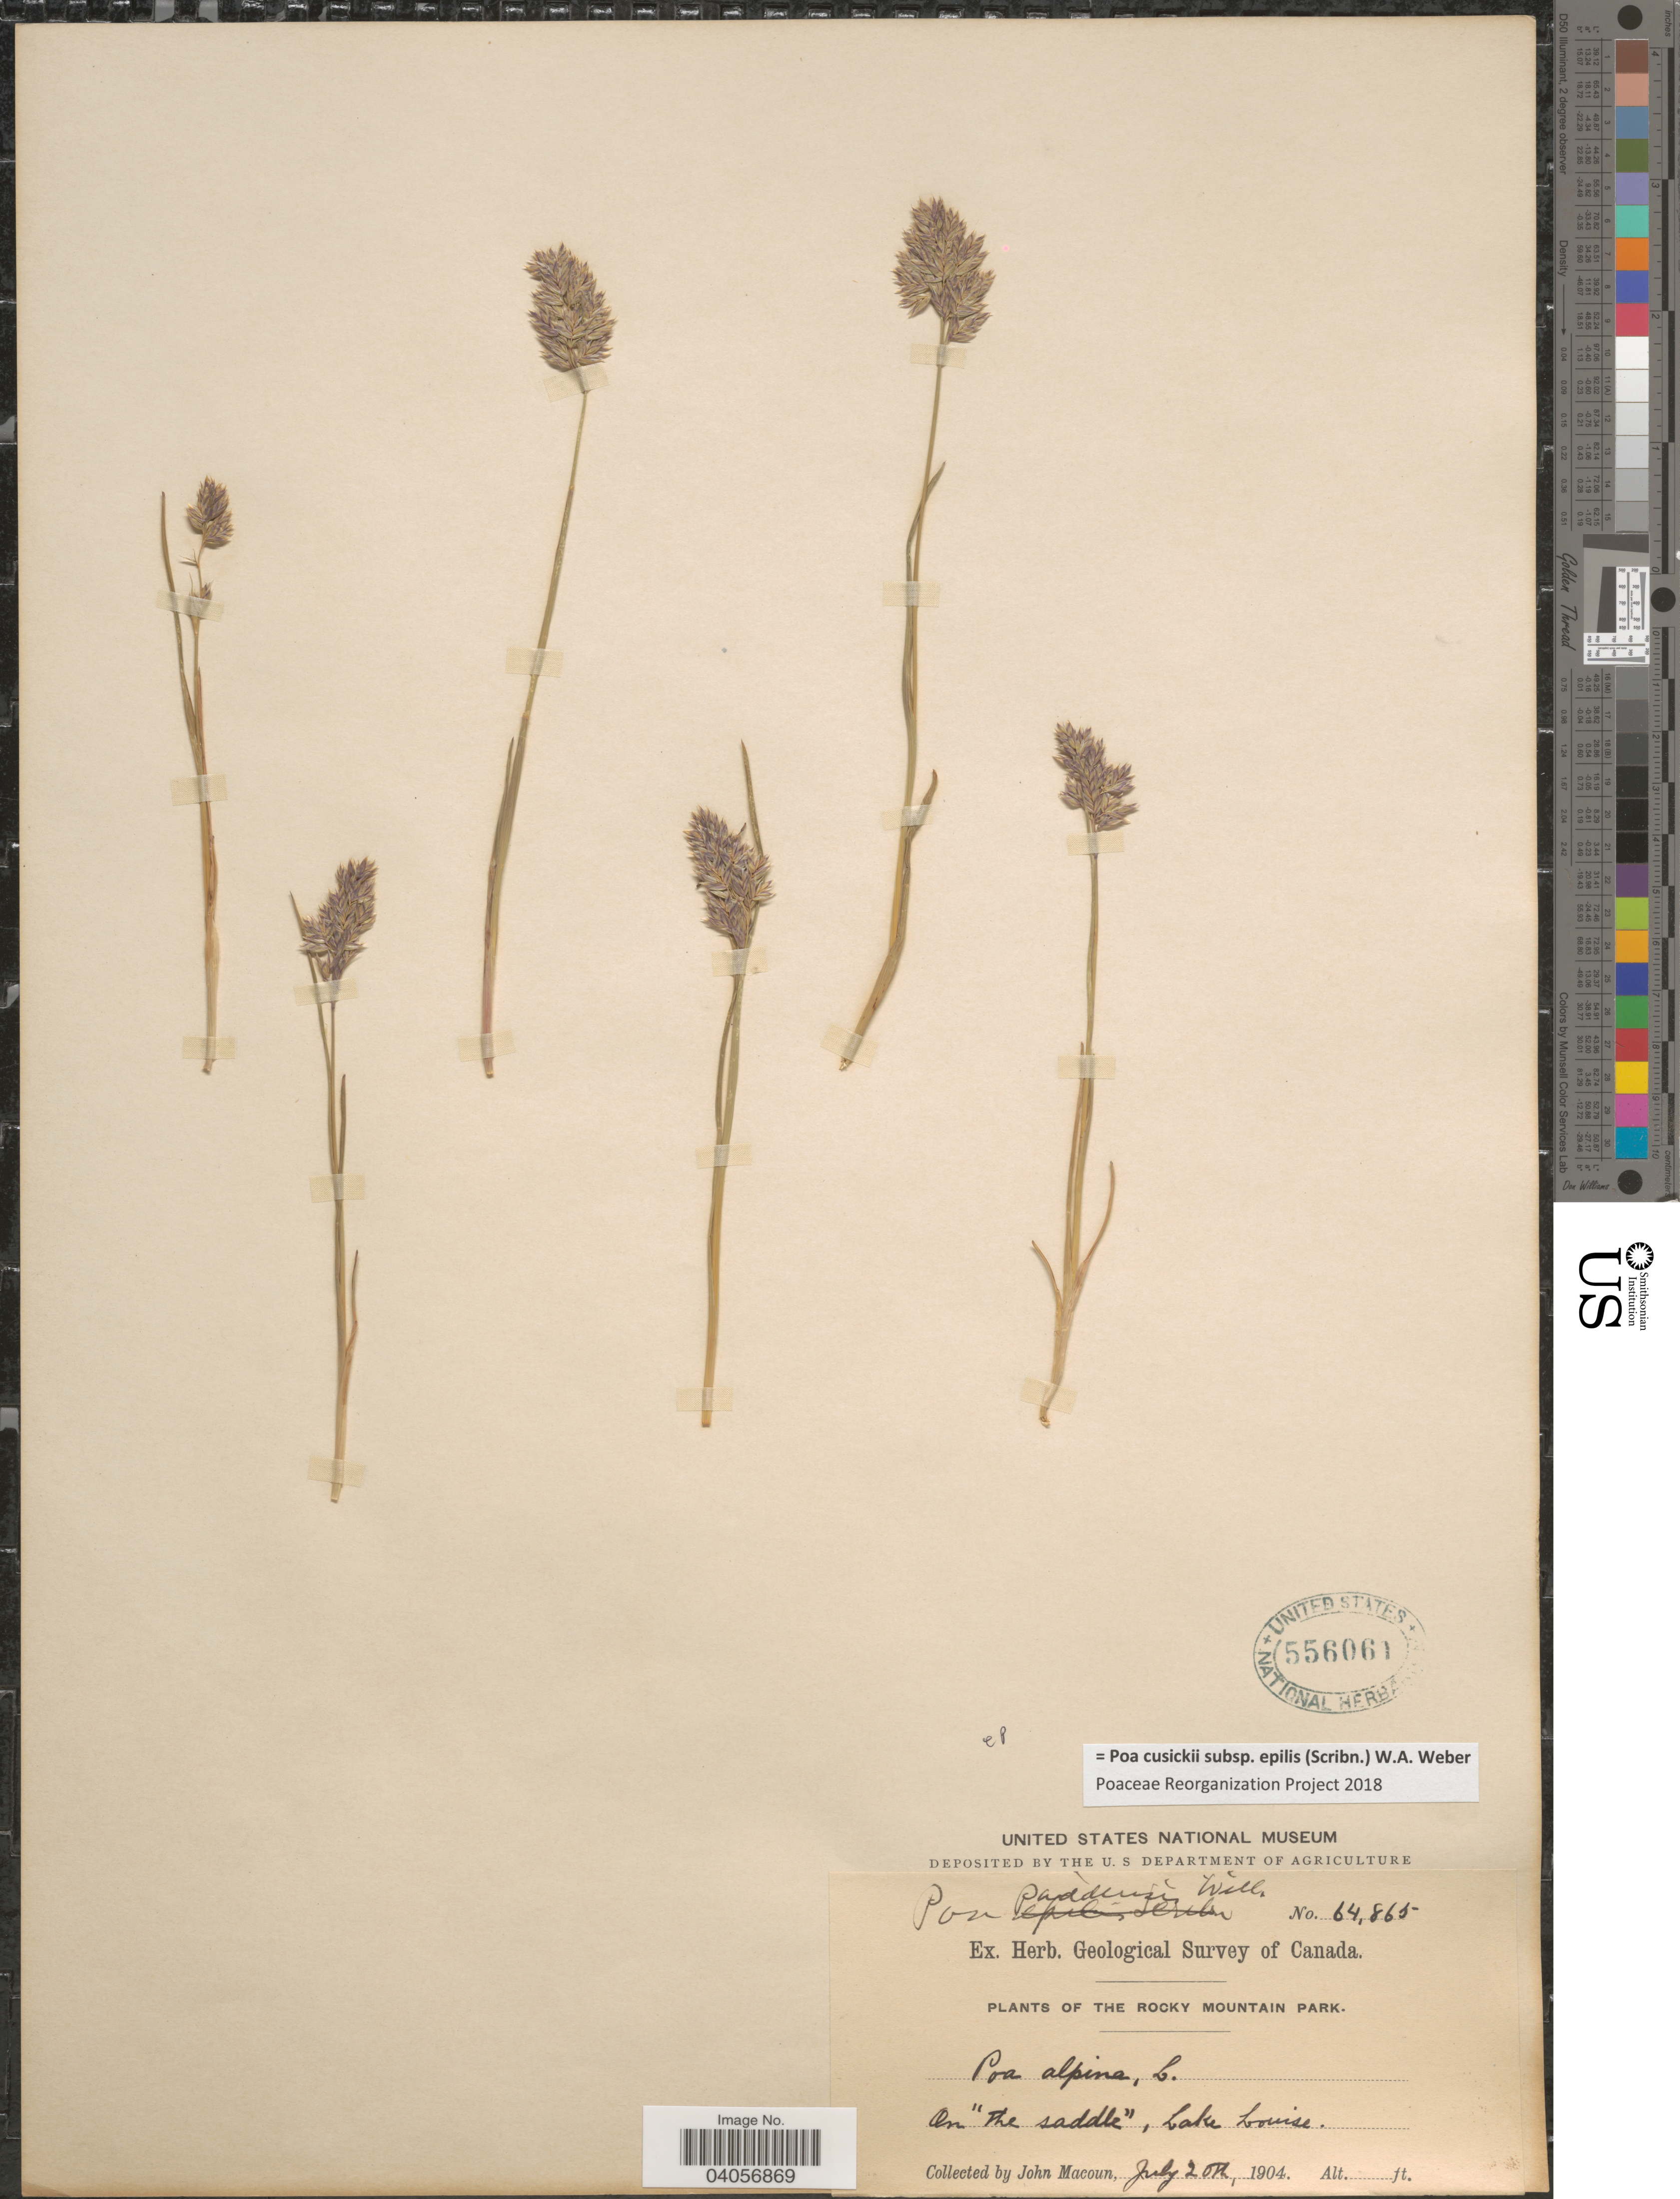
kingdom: Plantae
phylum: Tracheophyta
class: Liliopsida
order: Poales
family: Poaceae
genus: Poa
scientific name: Poa cusickii subsp. epilis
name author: (Scribn.) W.A. Weber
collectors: J. Macoun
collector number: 64865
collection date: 1904-07-20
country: Canada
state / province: Alberta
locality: The Rocky Mountain Park. On "the saddle", Lake Louise.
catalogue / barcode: US 556061